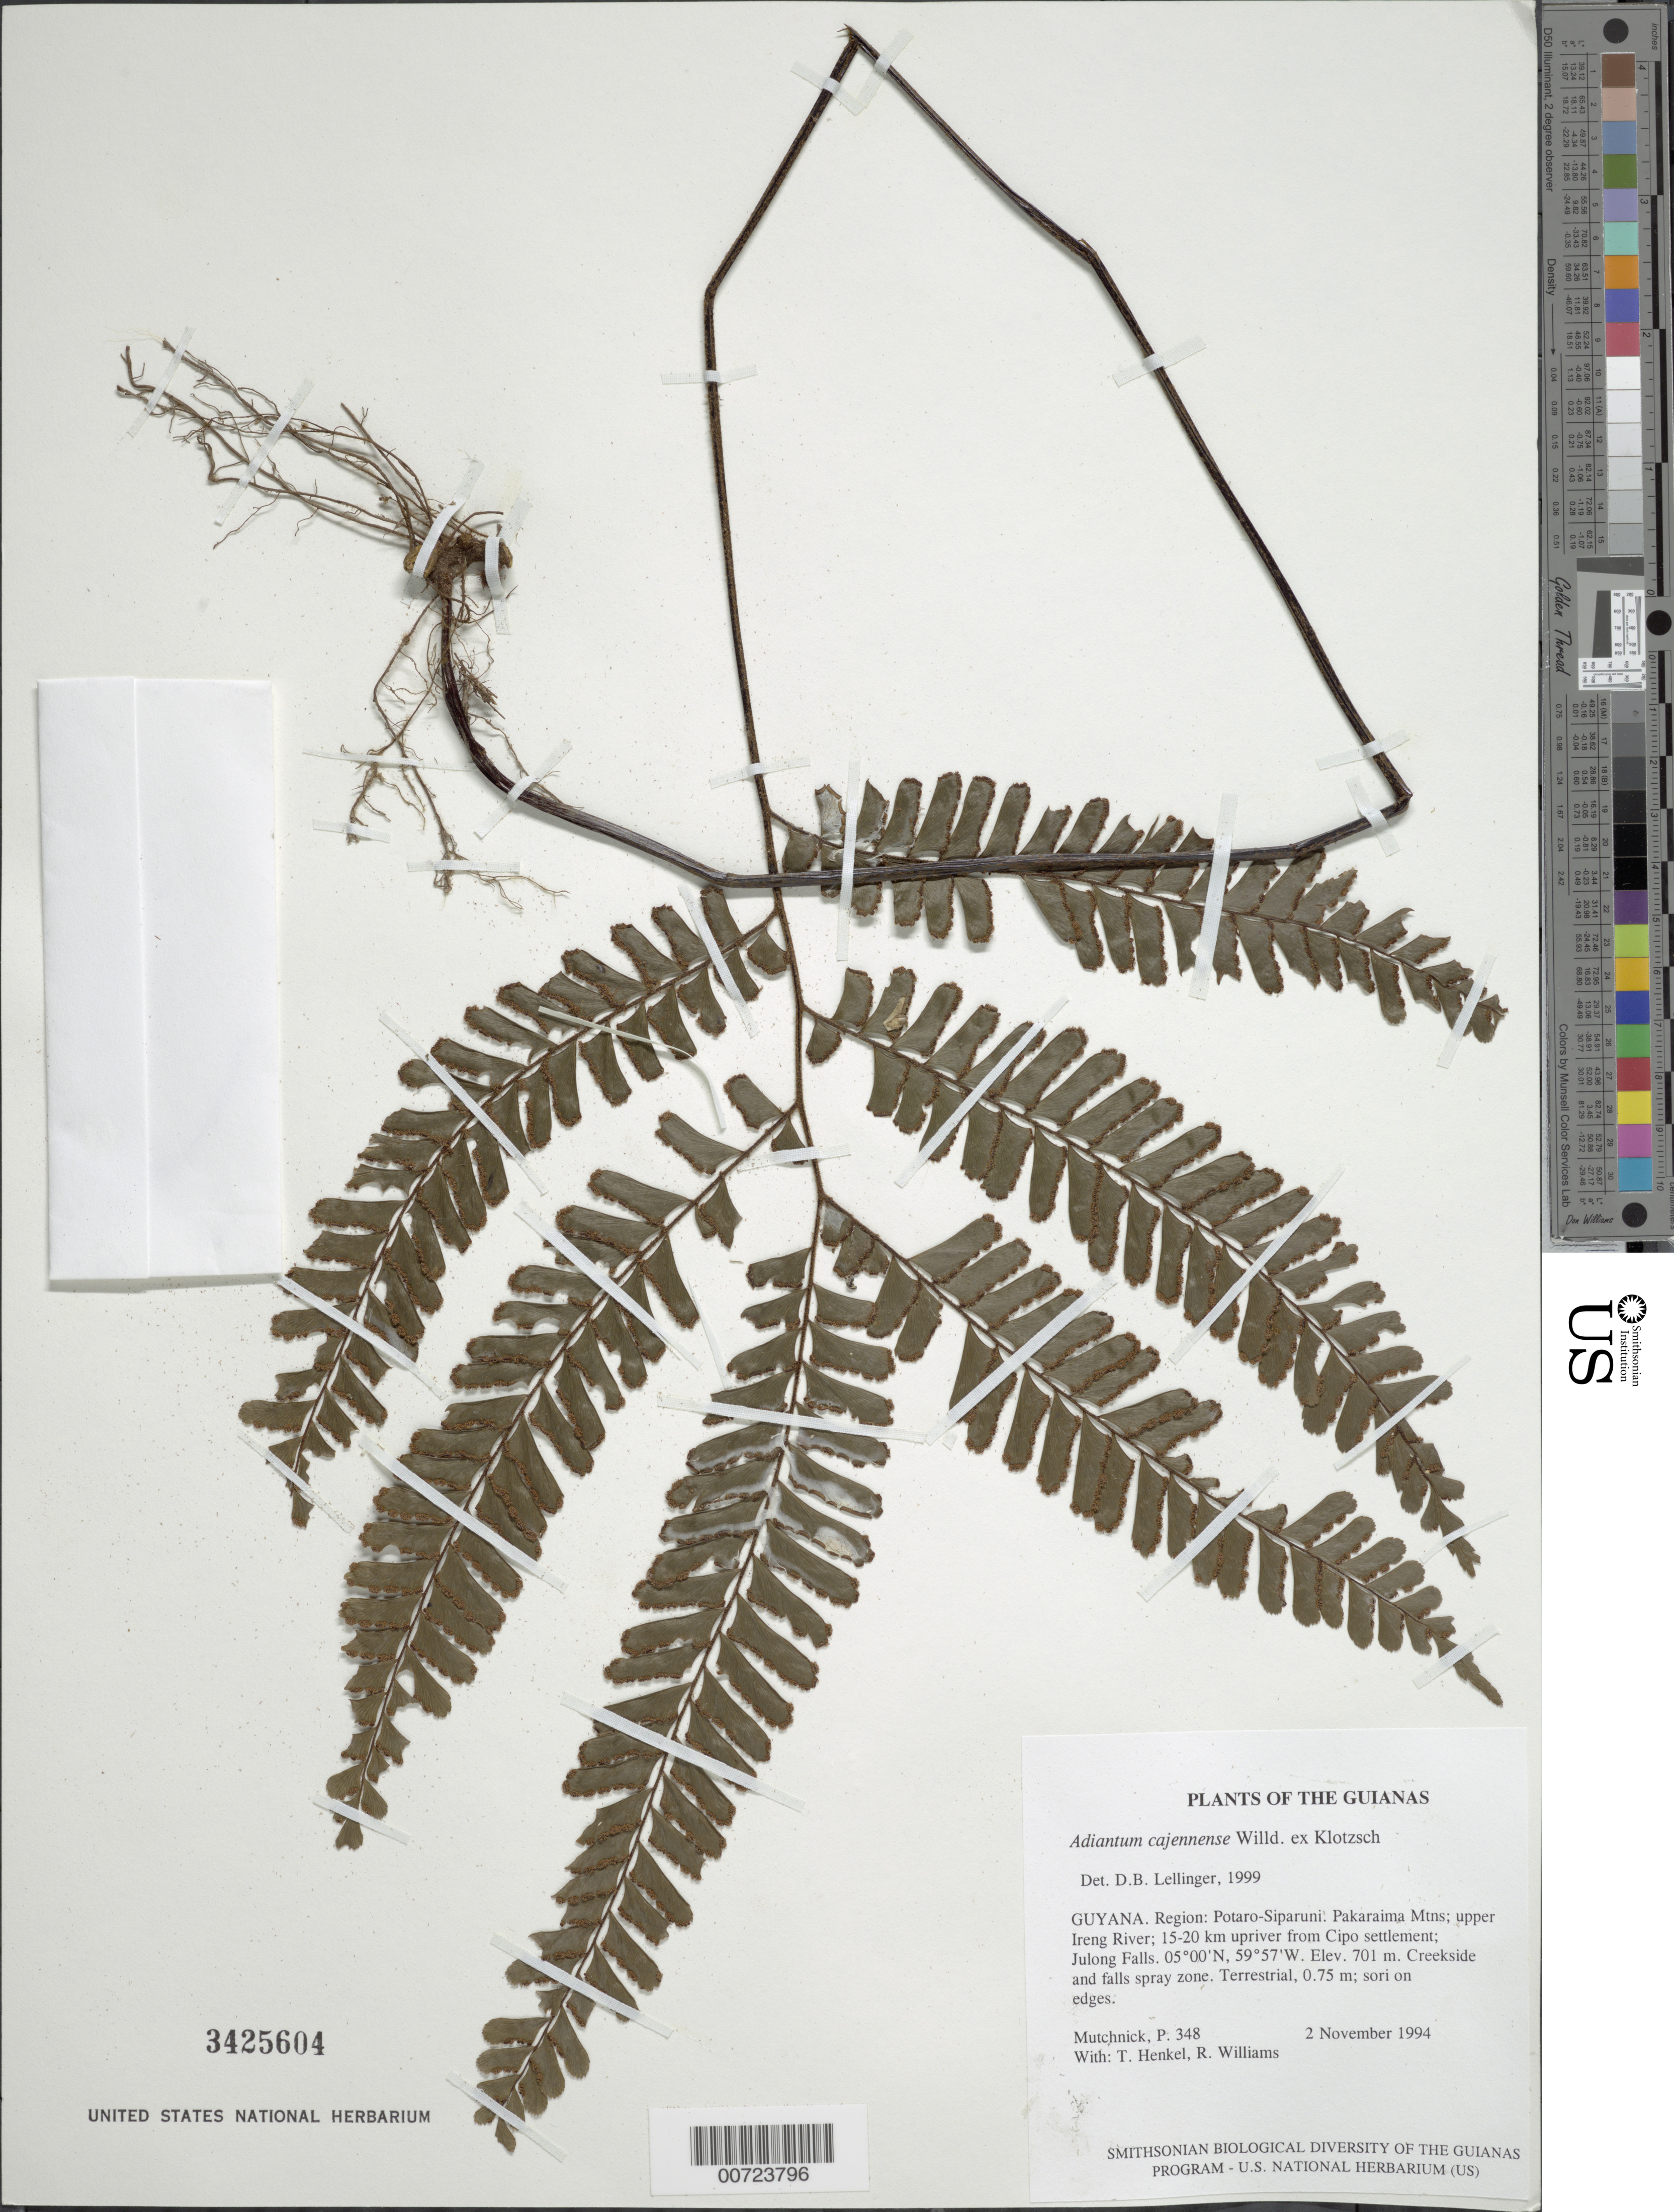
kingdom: Plantae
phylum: Tracheophyta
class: Polypodiopsida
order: Polypodiales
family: Pteridaceae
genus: Adiantum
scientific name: Adiantum cajennense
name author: Willd. ex Klotzsch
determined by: Lellinger, David B., (BOT), Smithsonian Institution - National Museum of Natural History (UNITED STATES)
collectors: P. Mutchnick, T. Henkel & R. Williams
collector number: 348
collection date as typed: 2 November 1994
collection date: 1994-11-02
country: Guyana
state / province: Potaro-Siparuni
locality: Pakaraima Mtns; upper Ireng River; 15-20 km upriver from Cipo settlement; Julong Falls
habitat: Creekside and falls spray zone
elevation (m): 701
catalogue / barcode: US 3425604